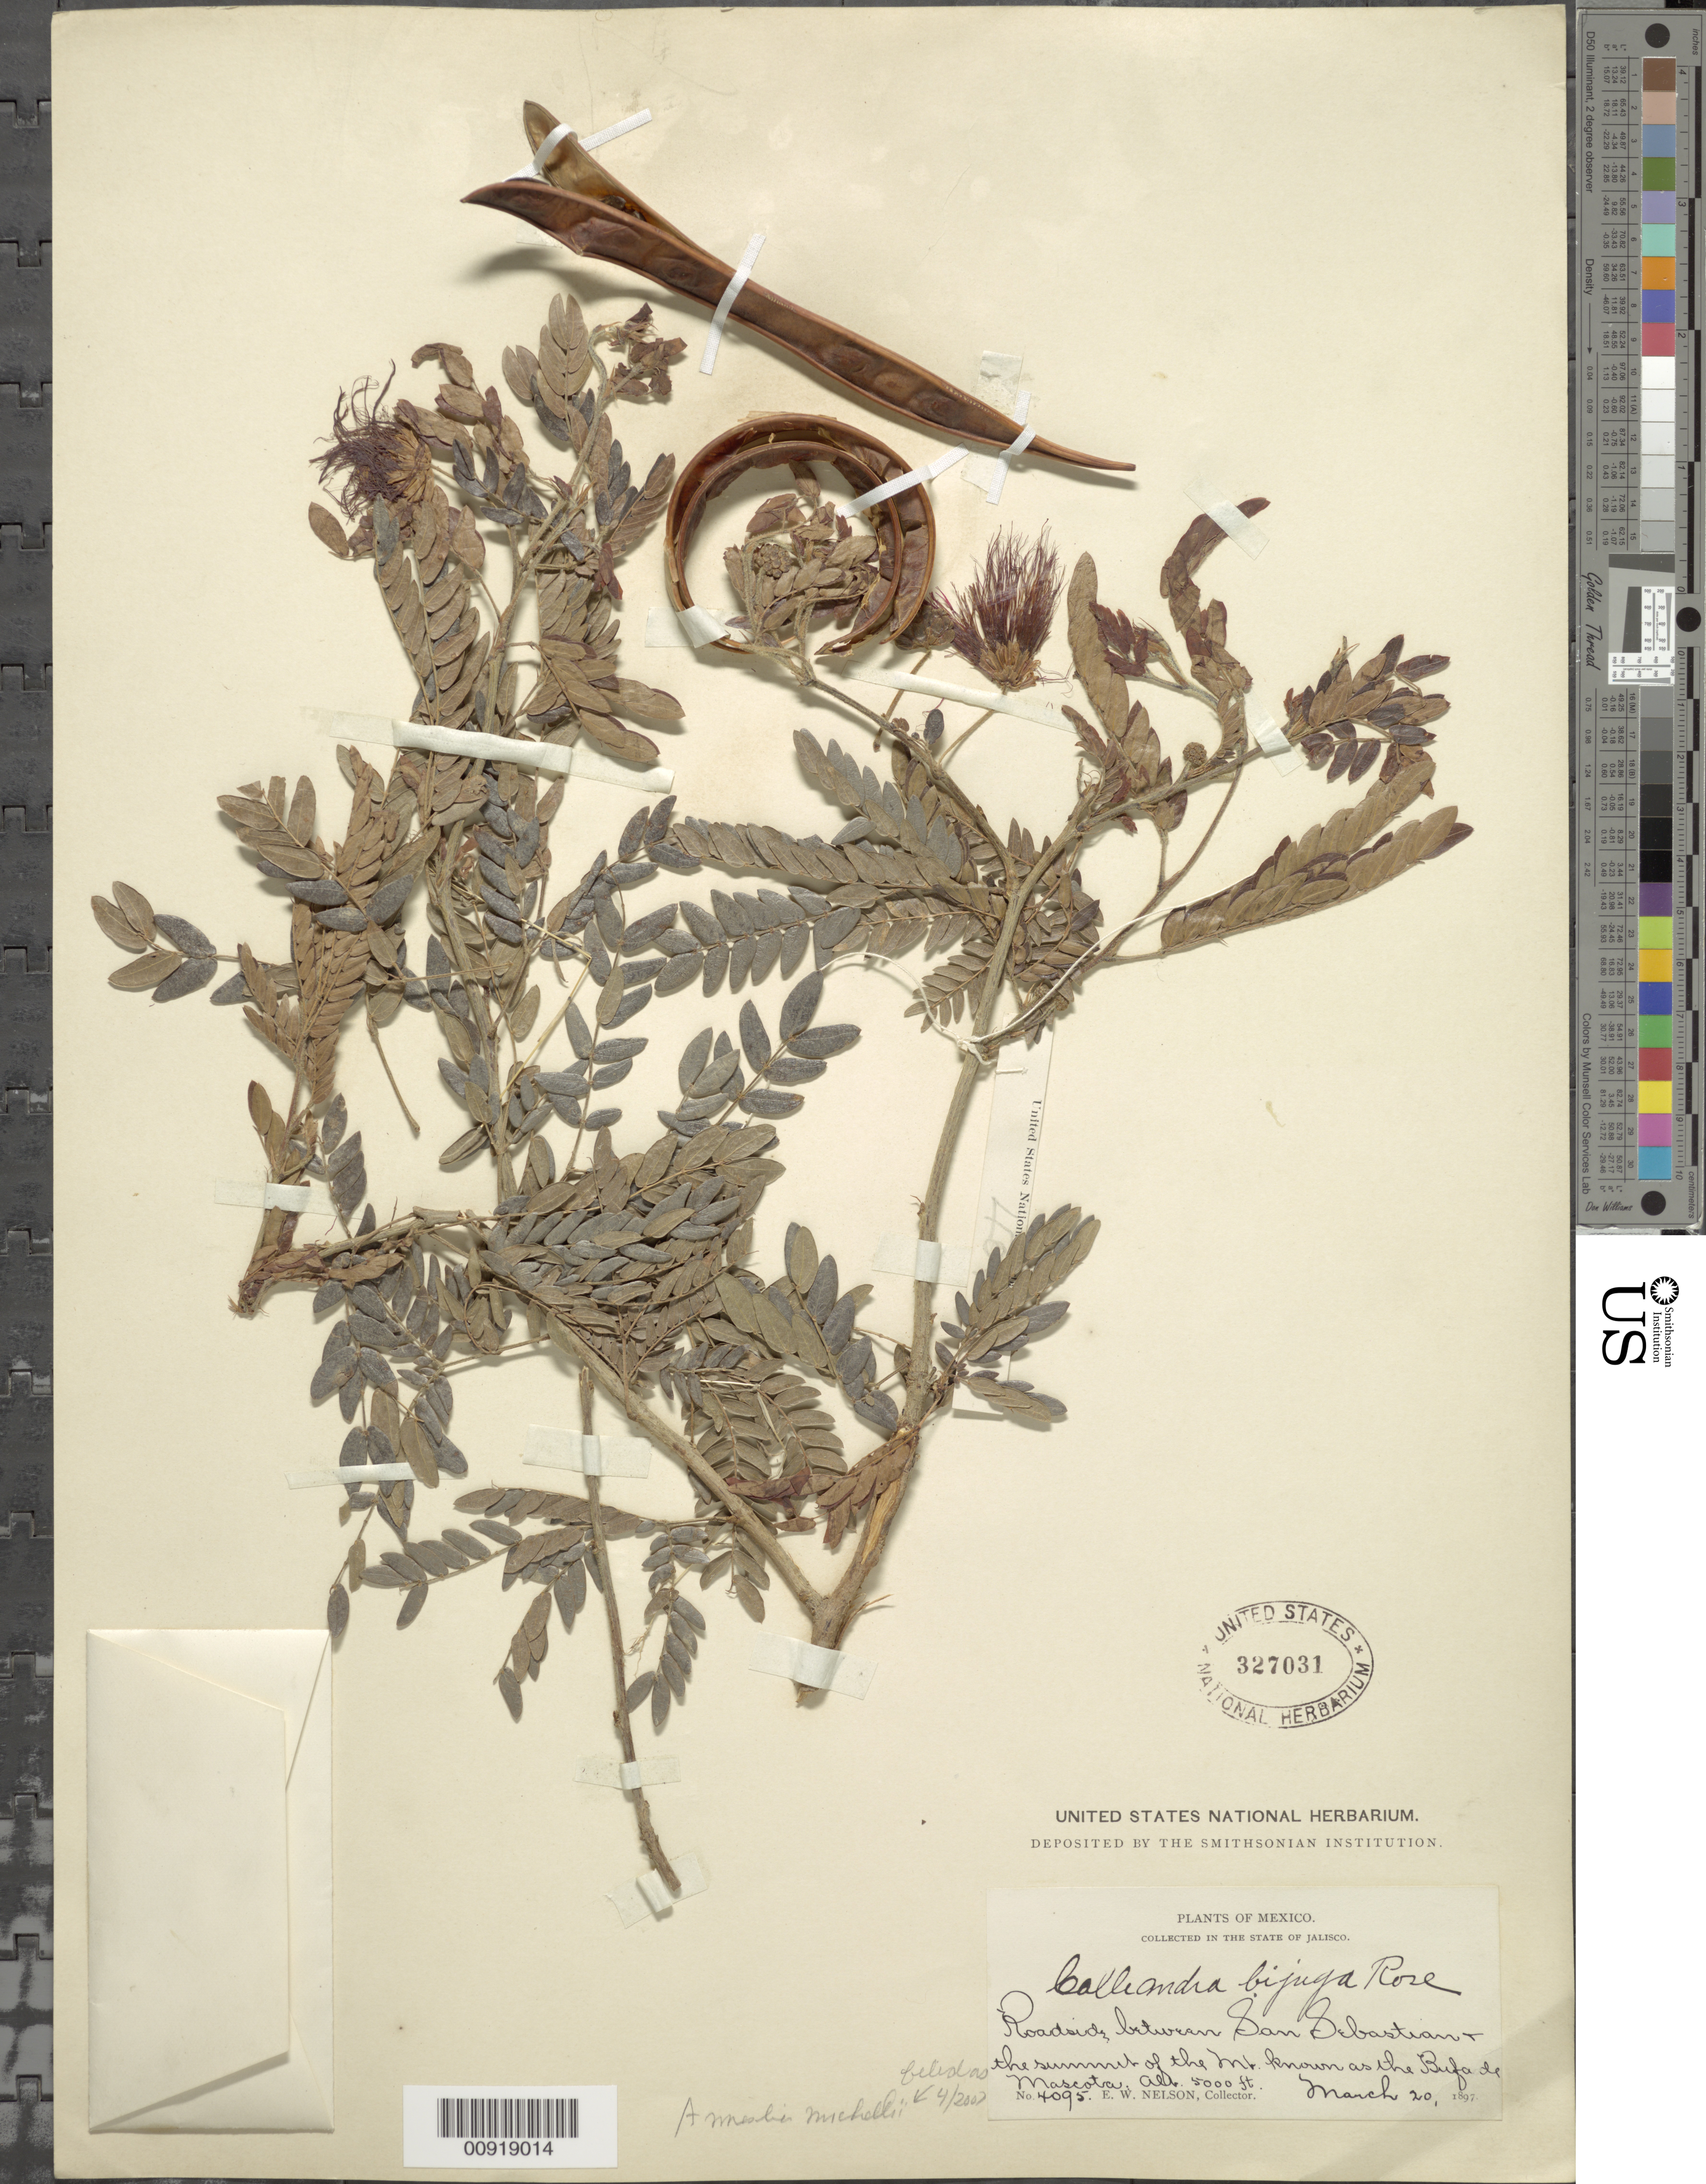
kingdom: Plantae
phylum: Tracheophyta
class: Magnoliopsida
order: Fabales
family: Fabaceae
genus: Calliandra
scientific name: Calliandra michelii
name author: (Britton & Rose) Standl.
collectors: E. W. Nelson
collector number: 4095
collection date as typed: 20 Mar 1897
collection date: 1897-03-20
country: Mexico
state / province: Jalisco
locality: Roadside between San Sebastian & the summit of the Mt. known as the Bufa de Mascota.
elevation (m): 1524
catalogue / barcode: US 327031